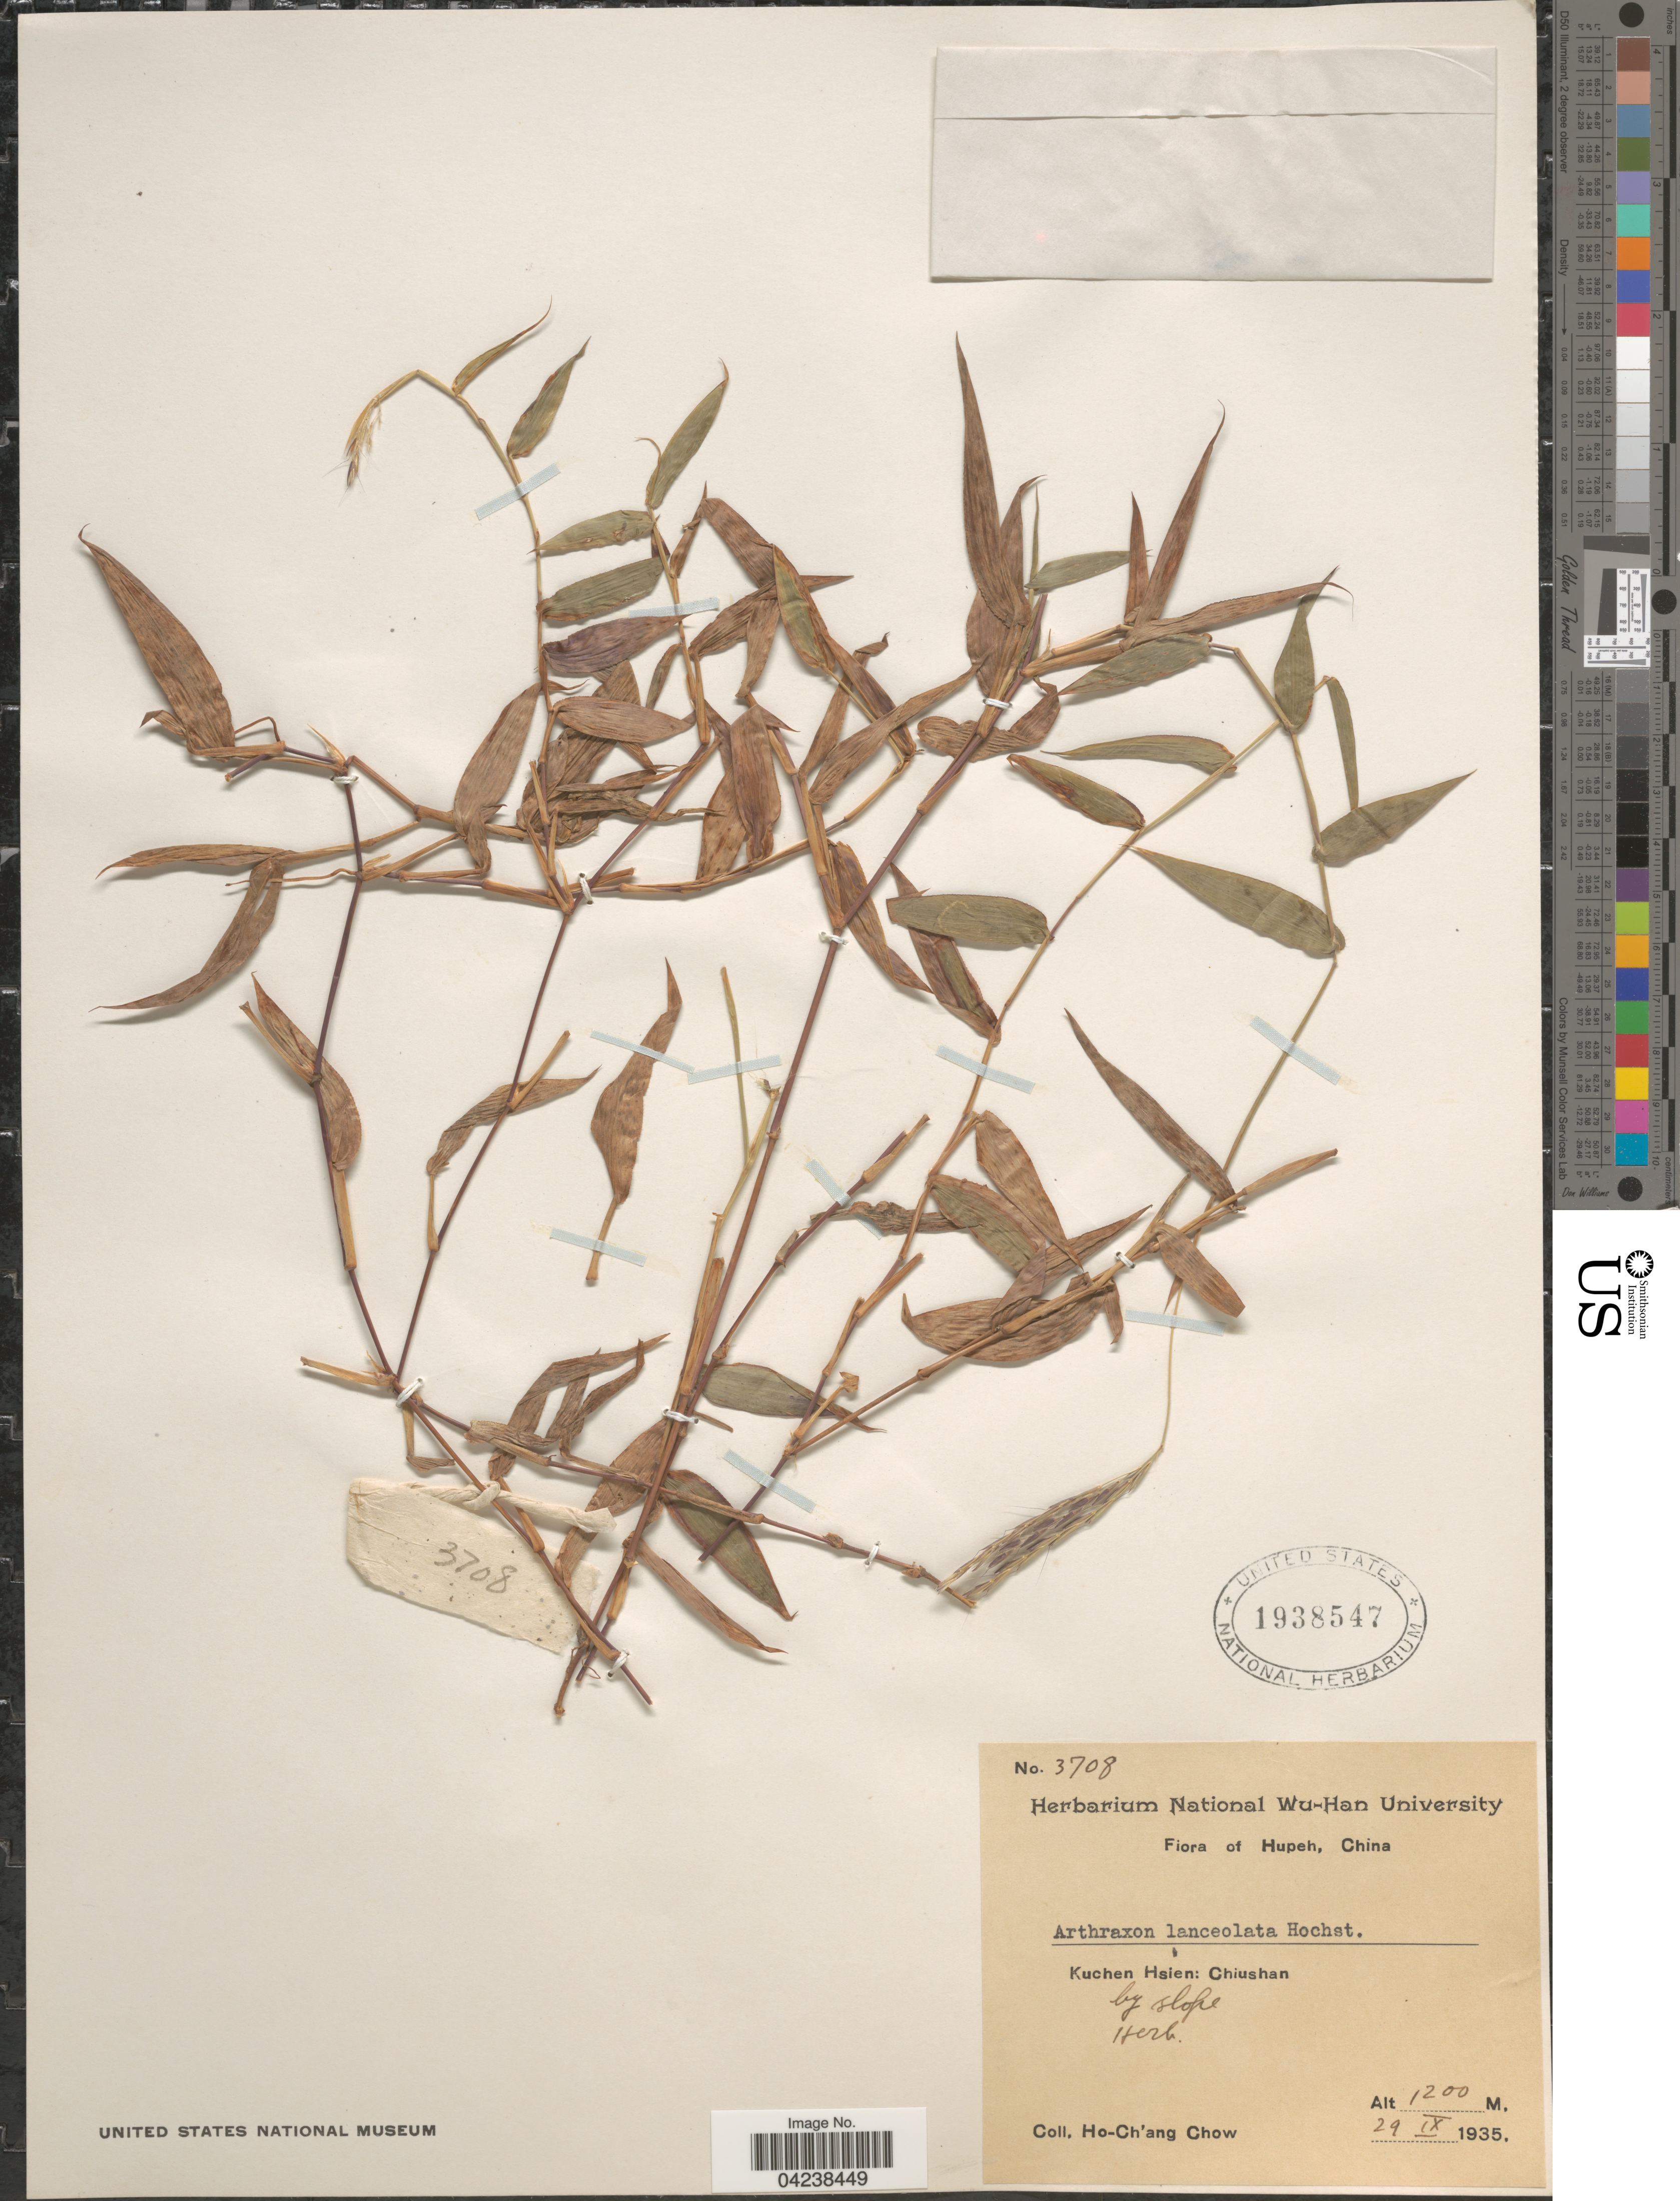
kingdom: Plantae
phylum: Tracheophyta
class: Liliopsida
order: Poales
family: Poaceae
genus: Arthraxon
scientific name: Arthraxon lanceolatus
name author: (Roxb.) Hochst.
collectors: H. Chow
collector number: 3708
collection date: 1935-09-29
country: China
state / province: Hubei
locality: Hupeh. Kuchen Hsien: Chiushan.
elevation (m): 1200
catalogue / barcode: US 1938547